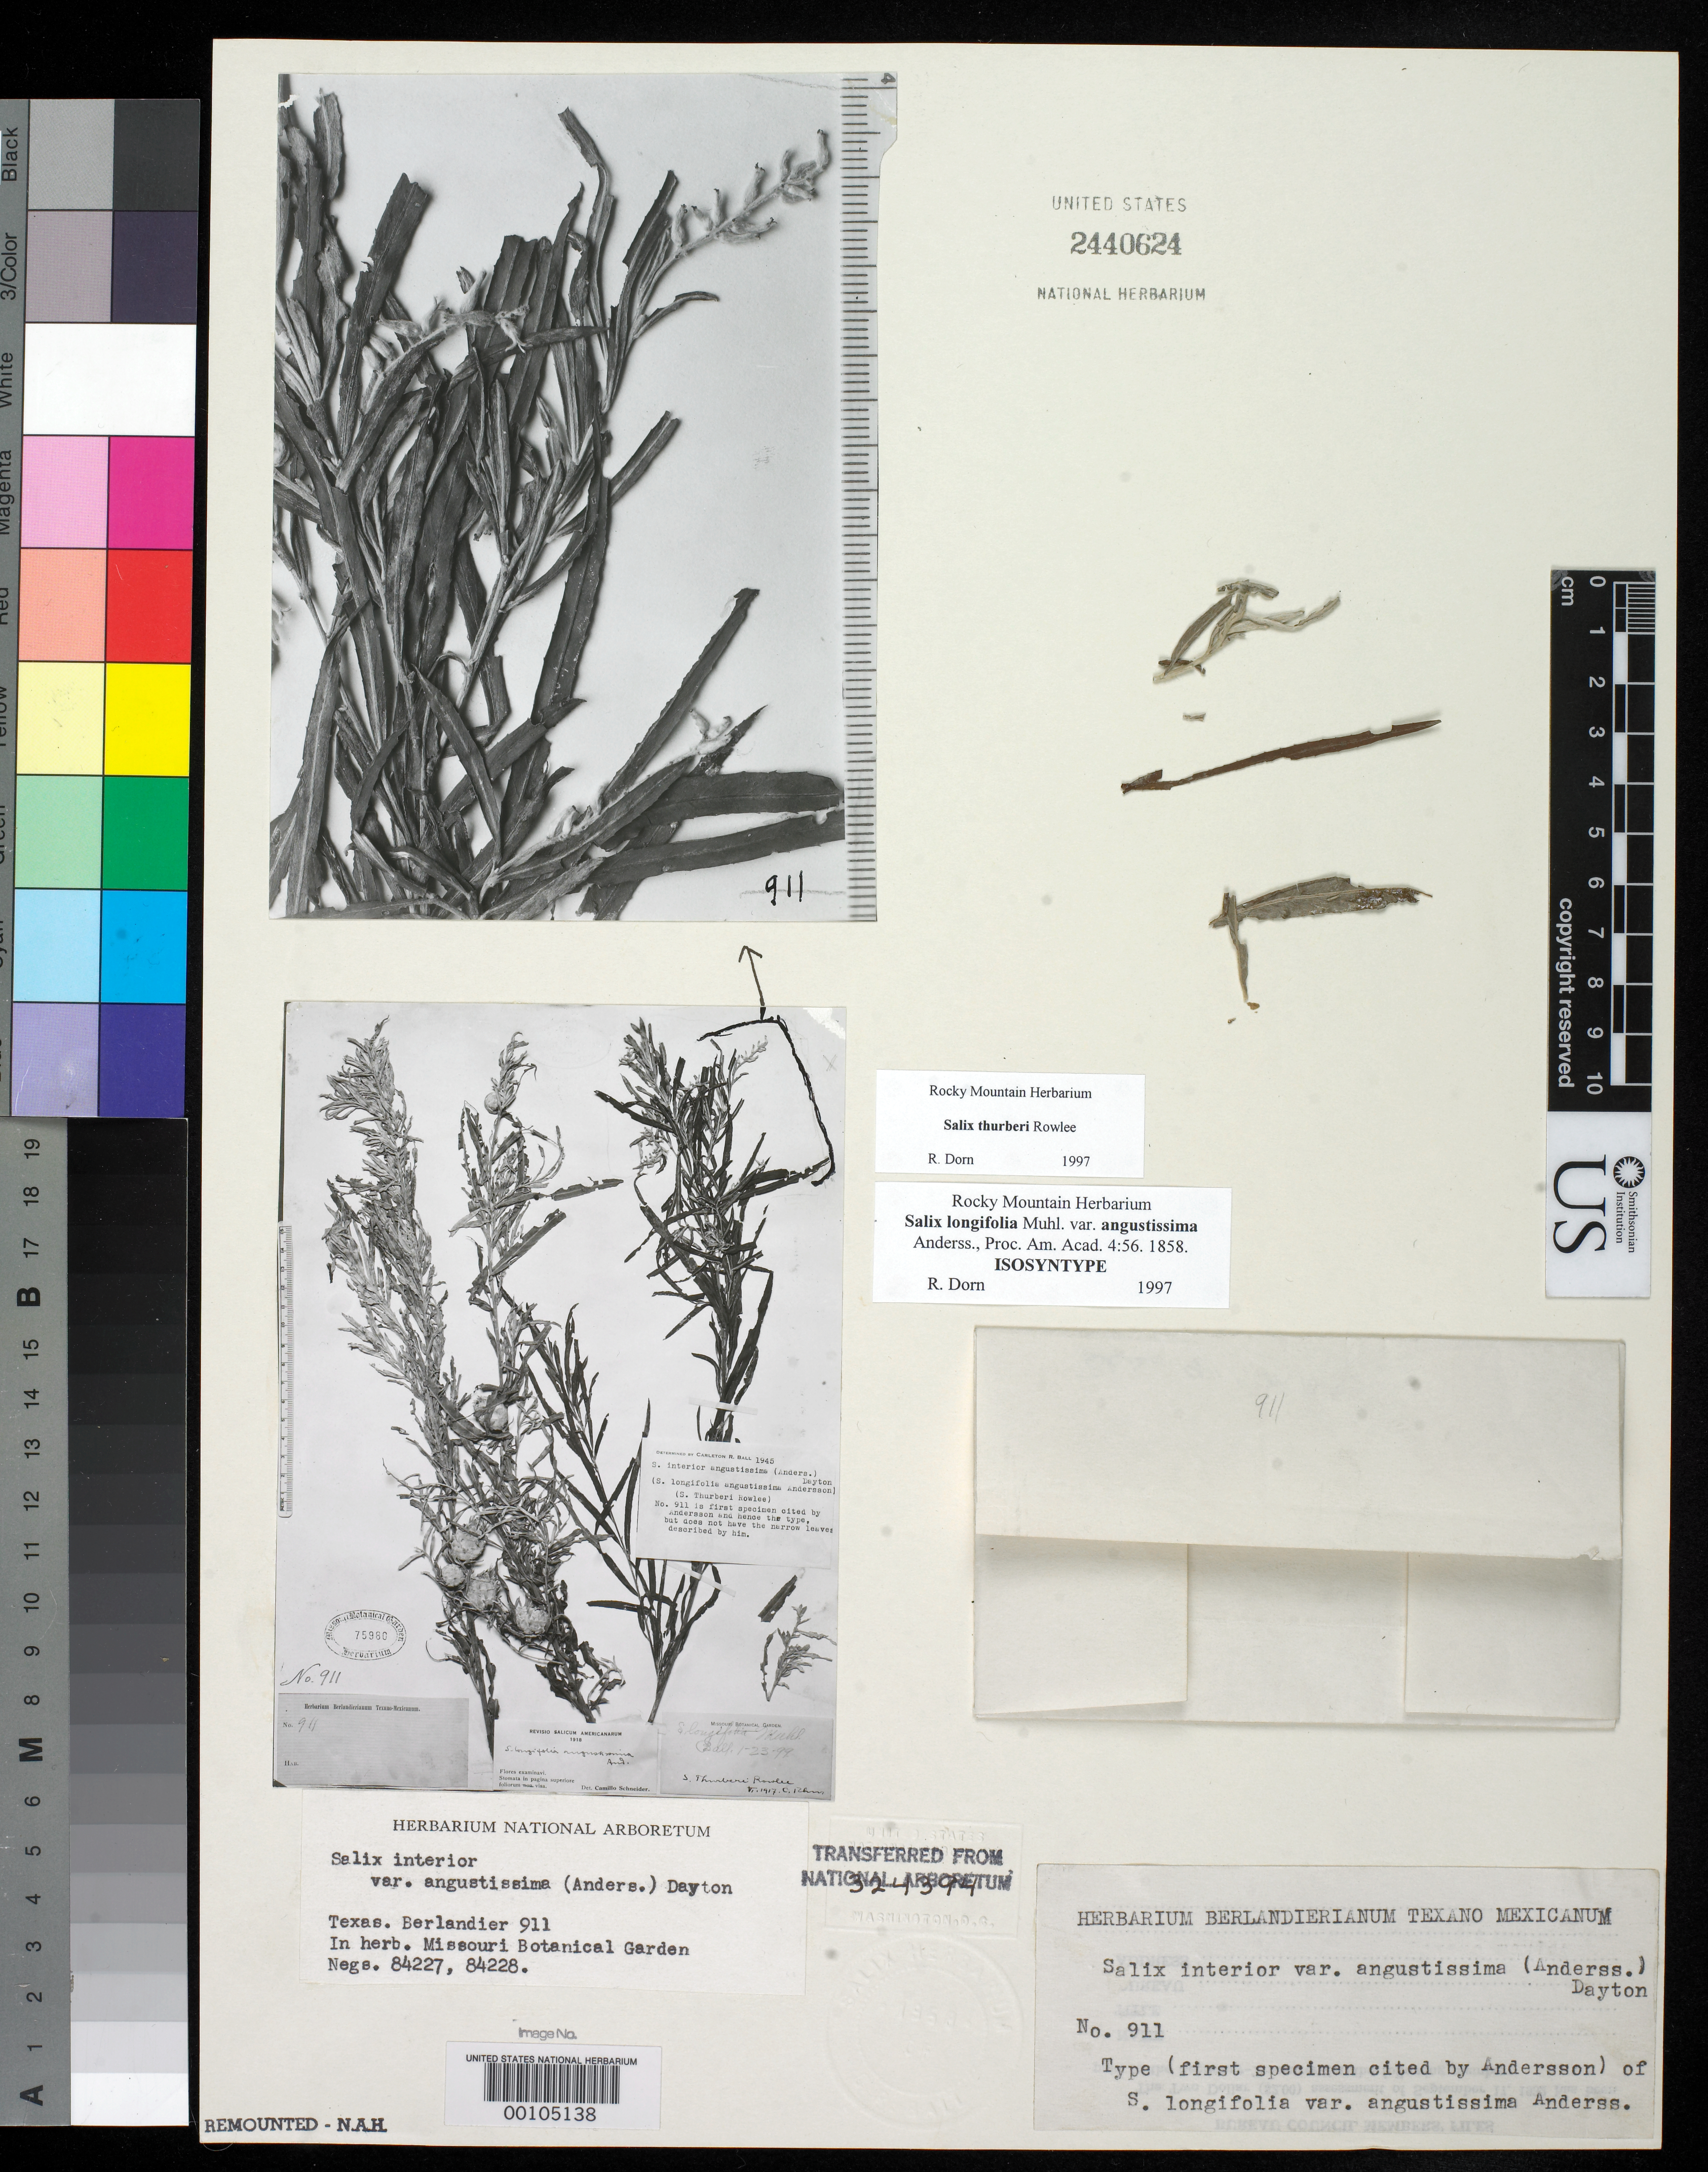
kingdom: Plantae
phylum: Tracheophyta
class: Magnoliopsida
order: Malpighiales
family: Salicaceae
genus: Salix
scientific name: Salix longifolia var. angustissima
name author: Andersson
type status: Isosyntype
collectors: J. L. Berlandier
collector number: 911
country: United States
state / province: Texas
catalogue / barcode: US 2440624